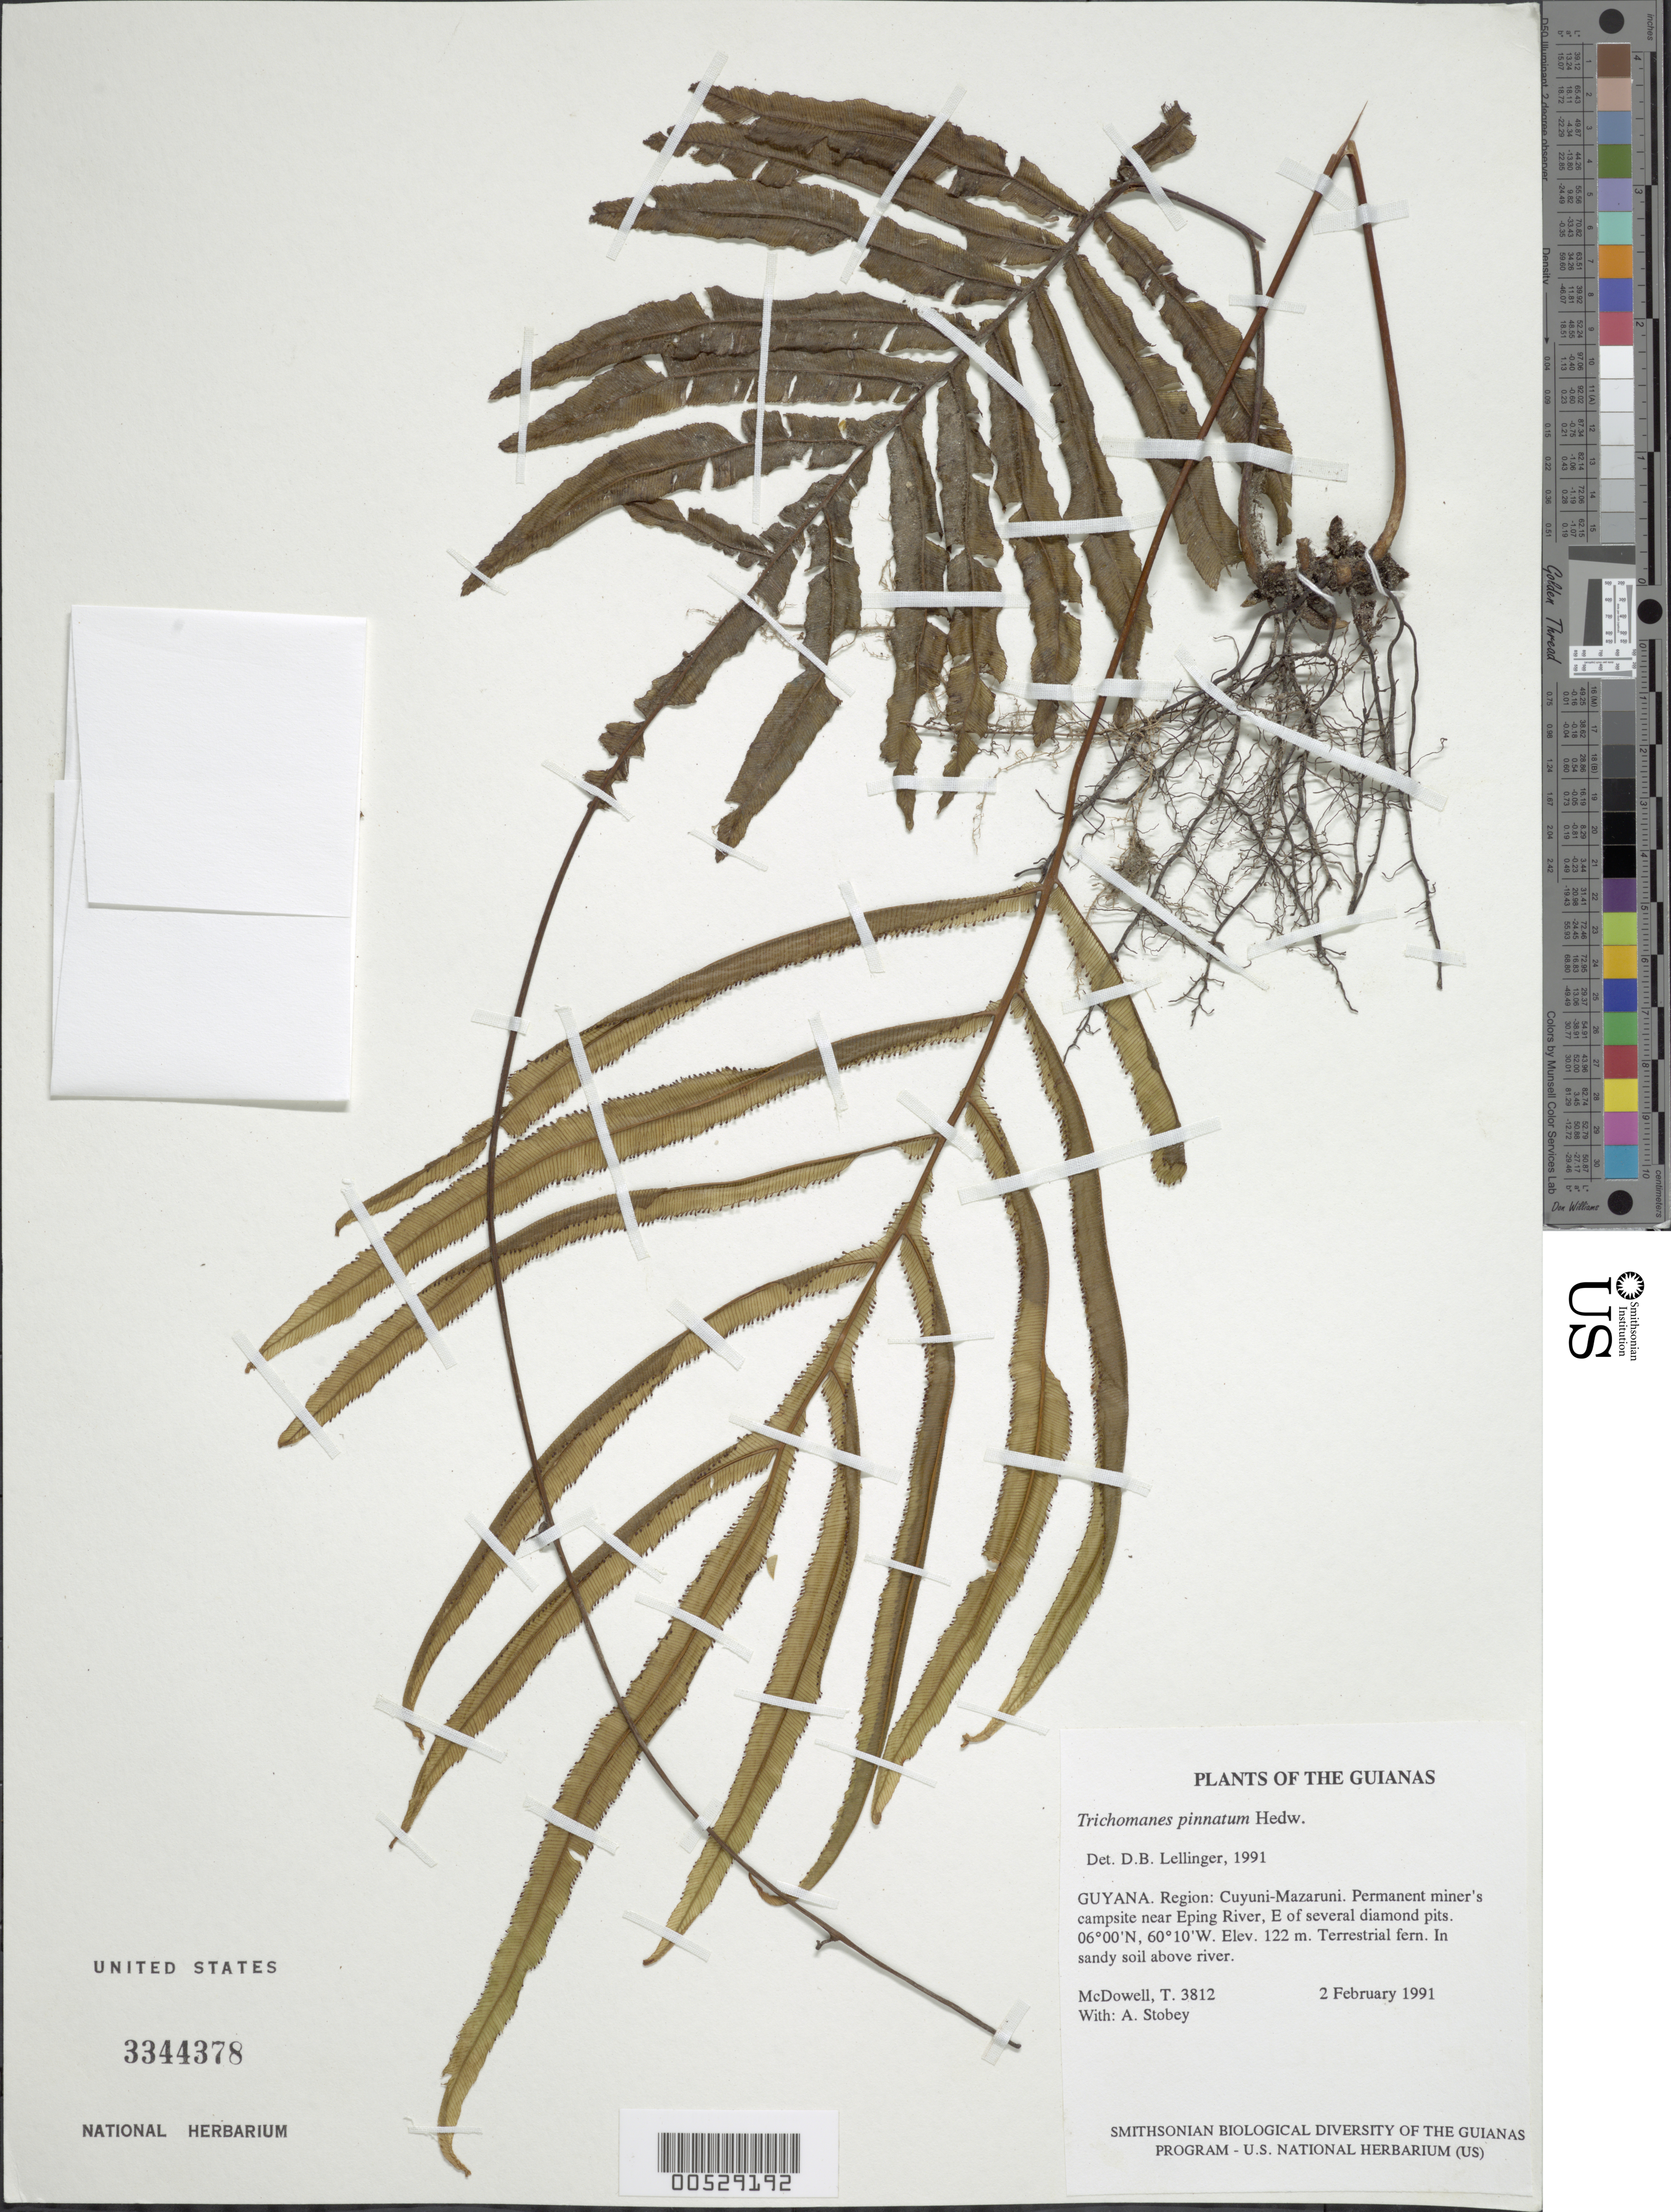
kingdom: Plantae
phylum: Tracheophyta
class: Polypodiopsida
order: Hymenophyllales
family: Hymenophyllaceae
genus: Trichomanes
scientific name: Trichomanes pinnatum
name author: Hedw.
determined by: Lellinger, David B., (BOT), Smithsonian Institution - National Museum of Natural History (UNITED STATES)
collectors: T. McDowell & A. Stobey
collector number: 3812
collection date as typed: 2 February 1991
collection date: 1991-02-02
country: Guyana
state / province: Cuyuni-Mazaruni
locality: Permanent miner's campsite "riverhead" near Eping River, E of several diamond pits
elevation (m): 122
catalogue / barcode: US 3344378